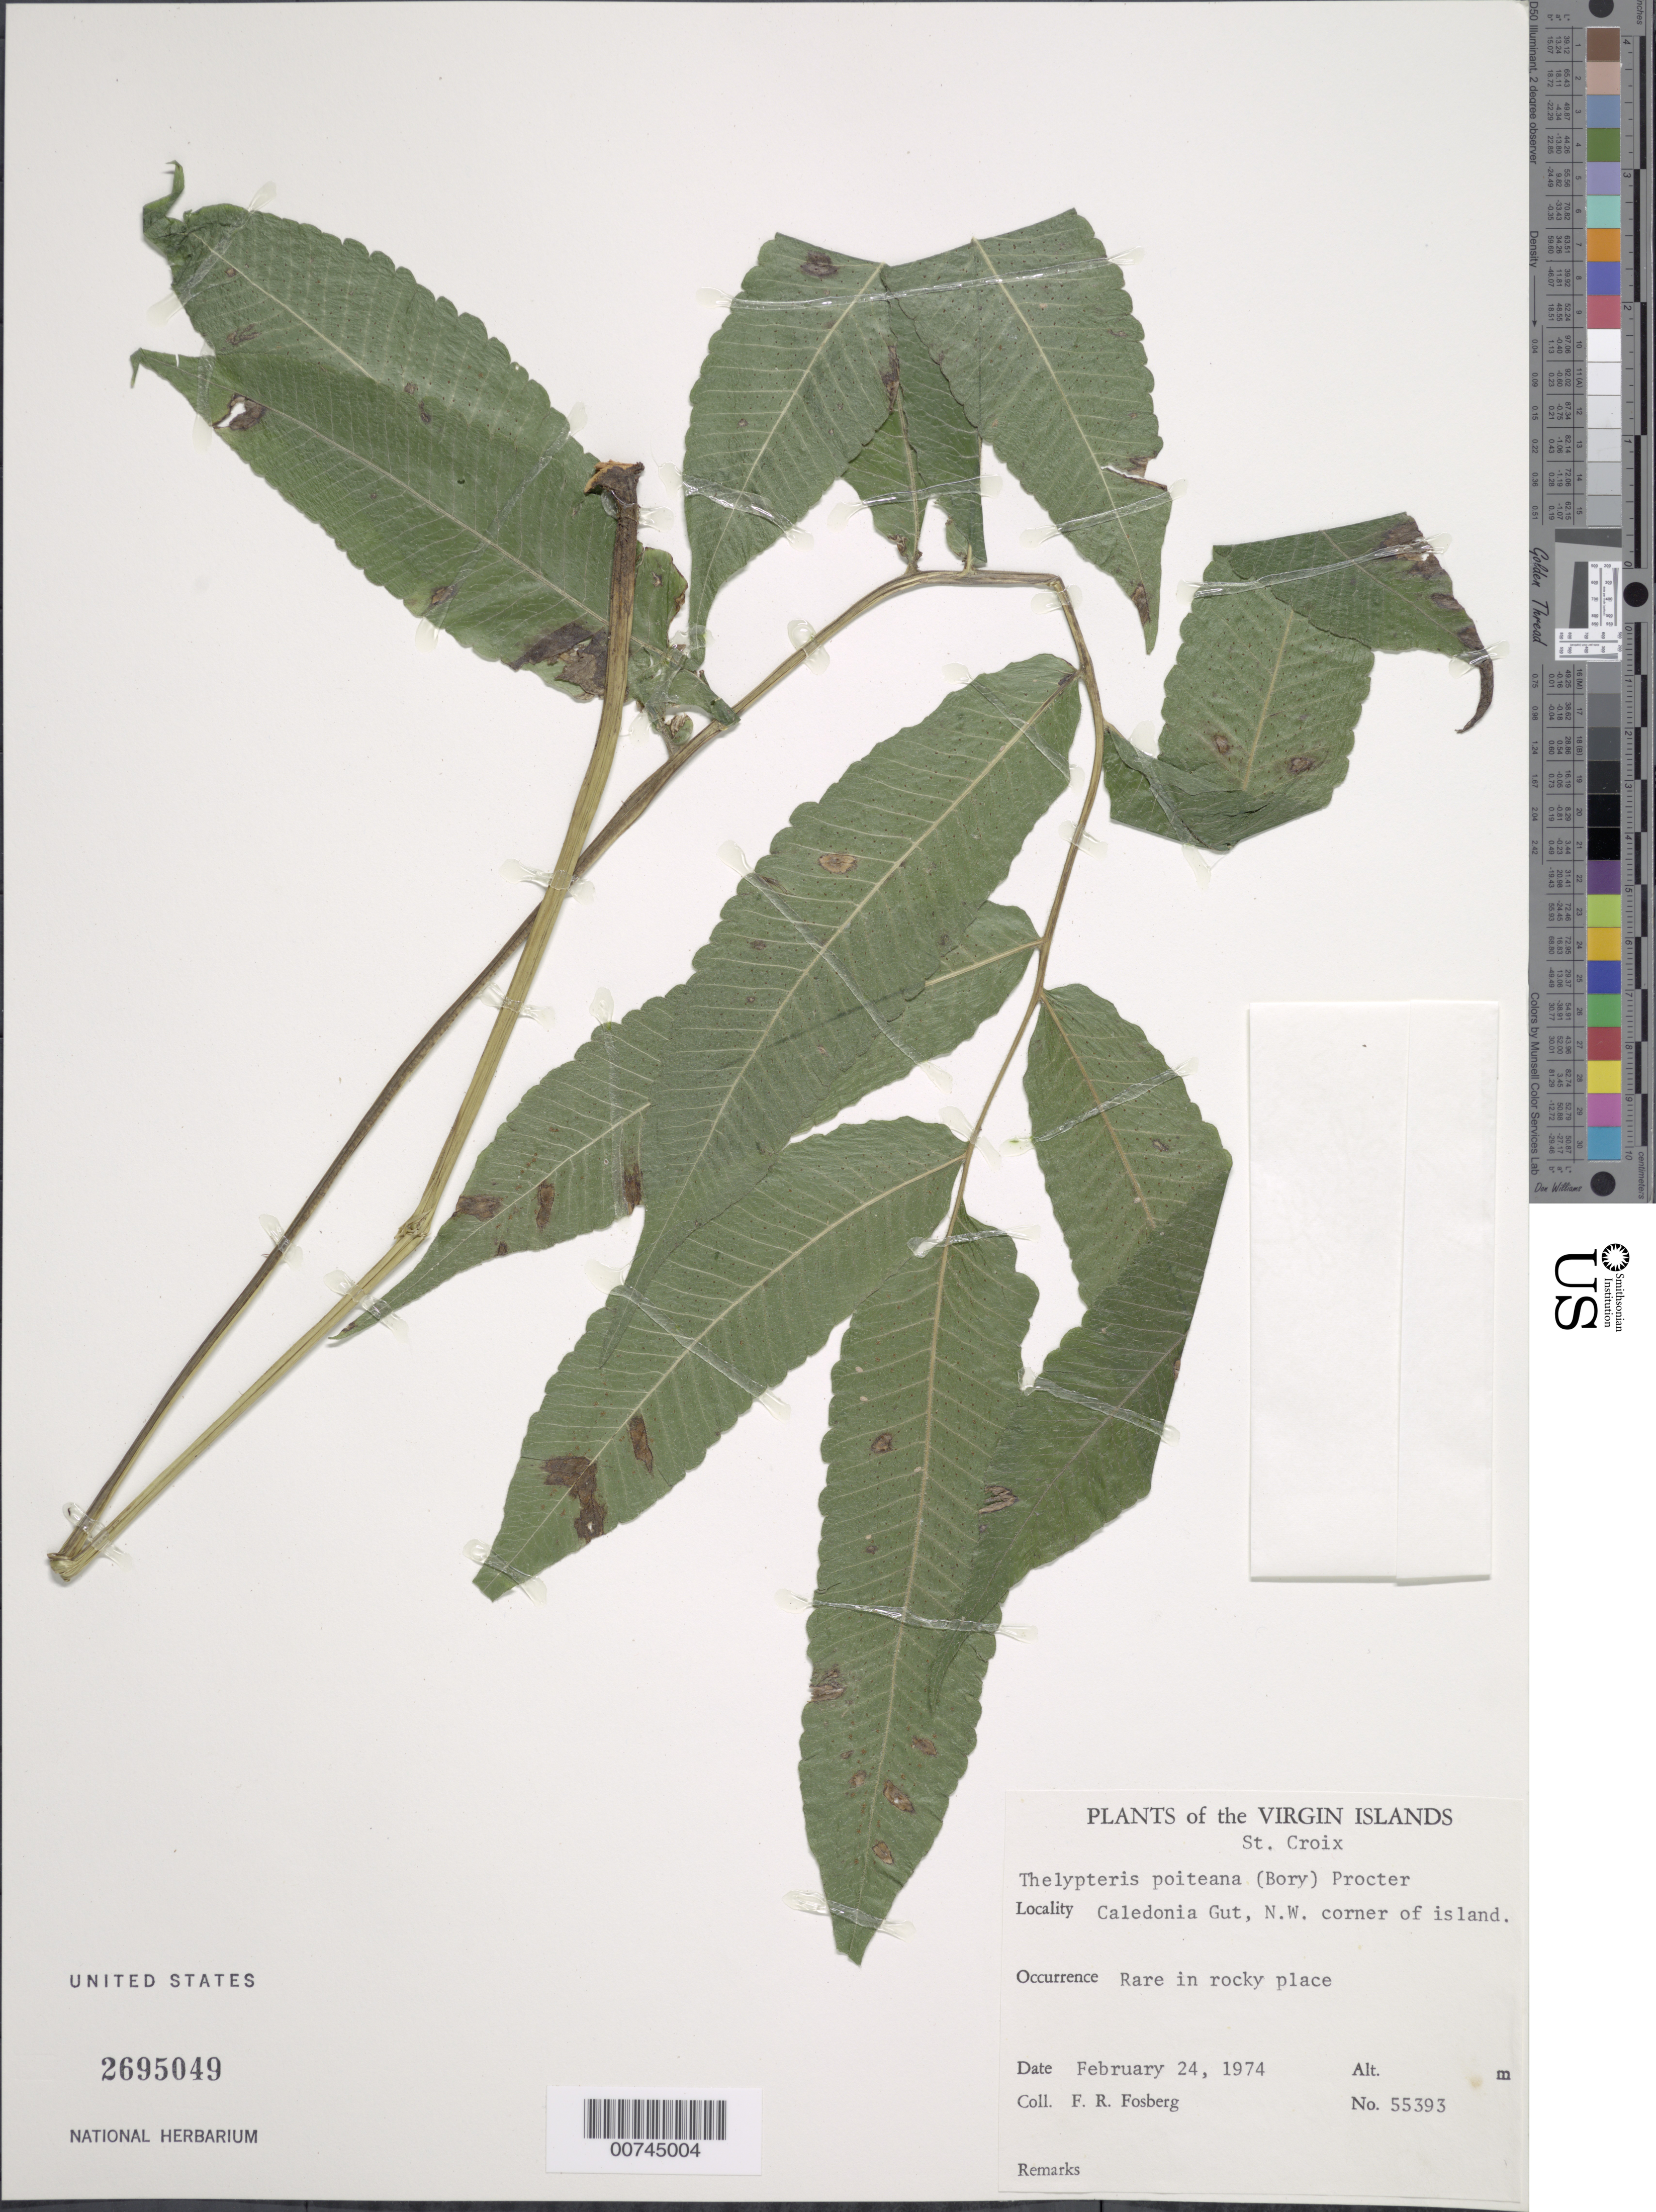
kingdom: Plantae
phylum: Tracheophyta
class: Polypodiopsida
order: Polypodiales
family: Thelypteridaceae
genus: Goniopteris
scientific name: Goniopteris poiteana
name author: (Bory) Ching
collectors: F. R. Fosberg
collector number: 55393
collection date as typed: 24 Feb 1974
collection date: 1974-02-24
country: U.S. Virgin Islands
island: St. Croix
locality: Caledonia Gut, NW corner of Island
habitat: Rare in rocky place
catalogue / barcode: US 2695049